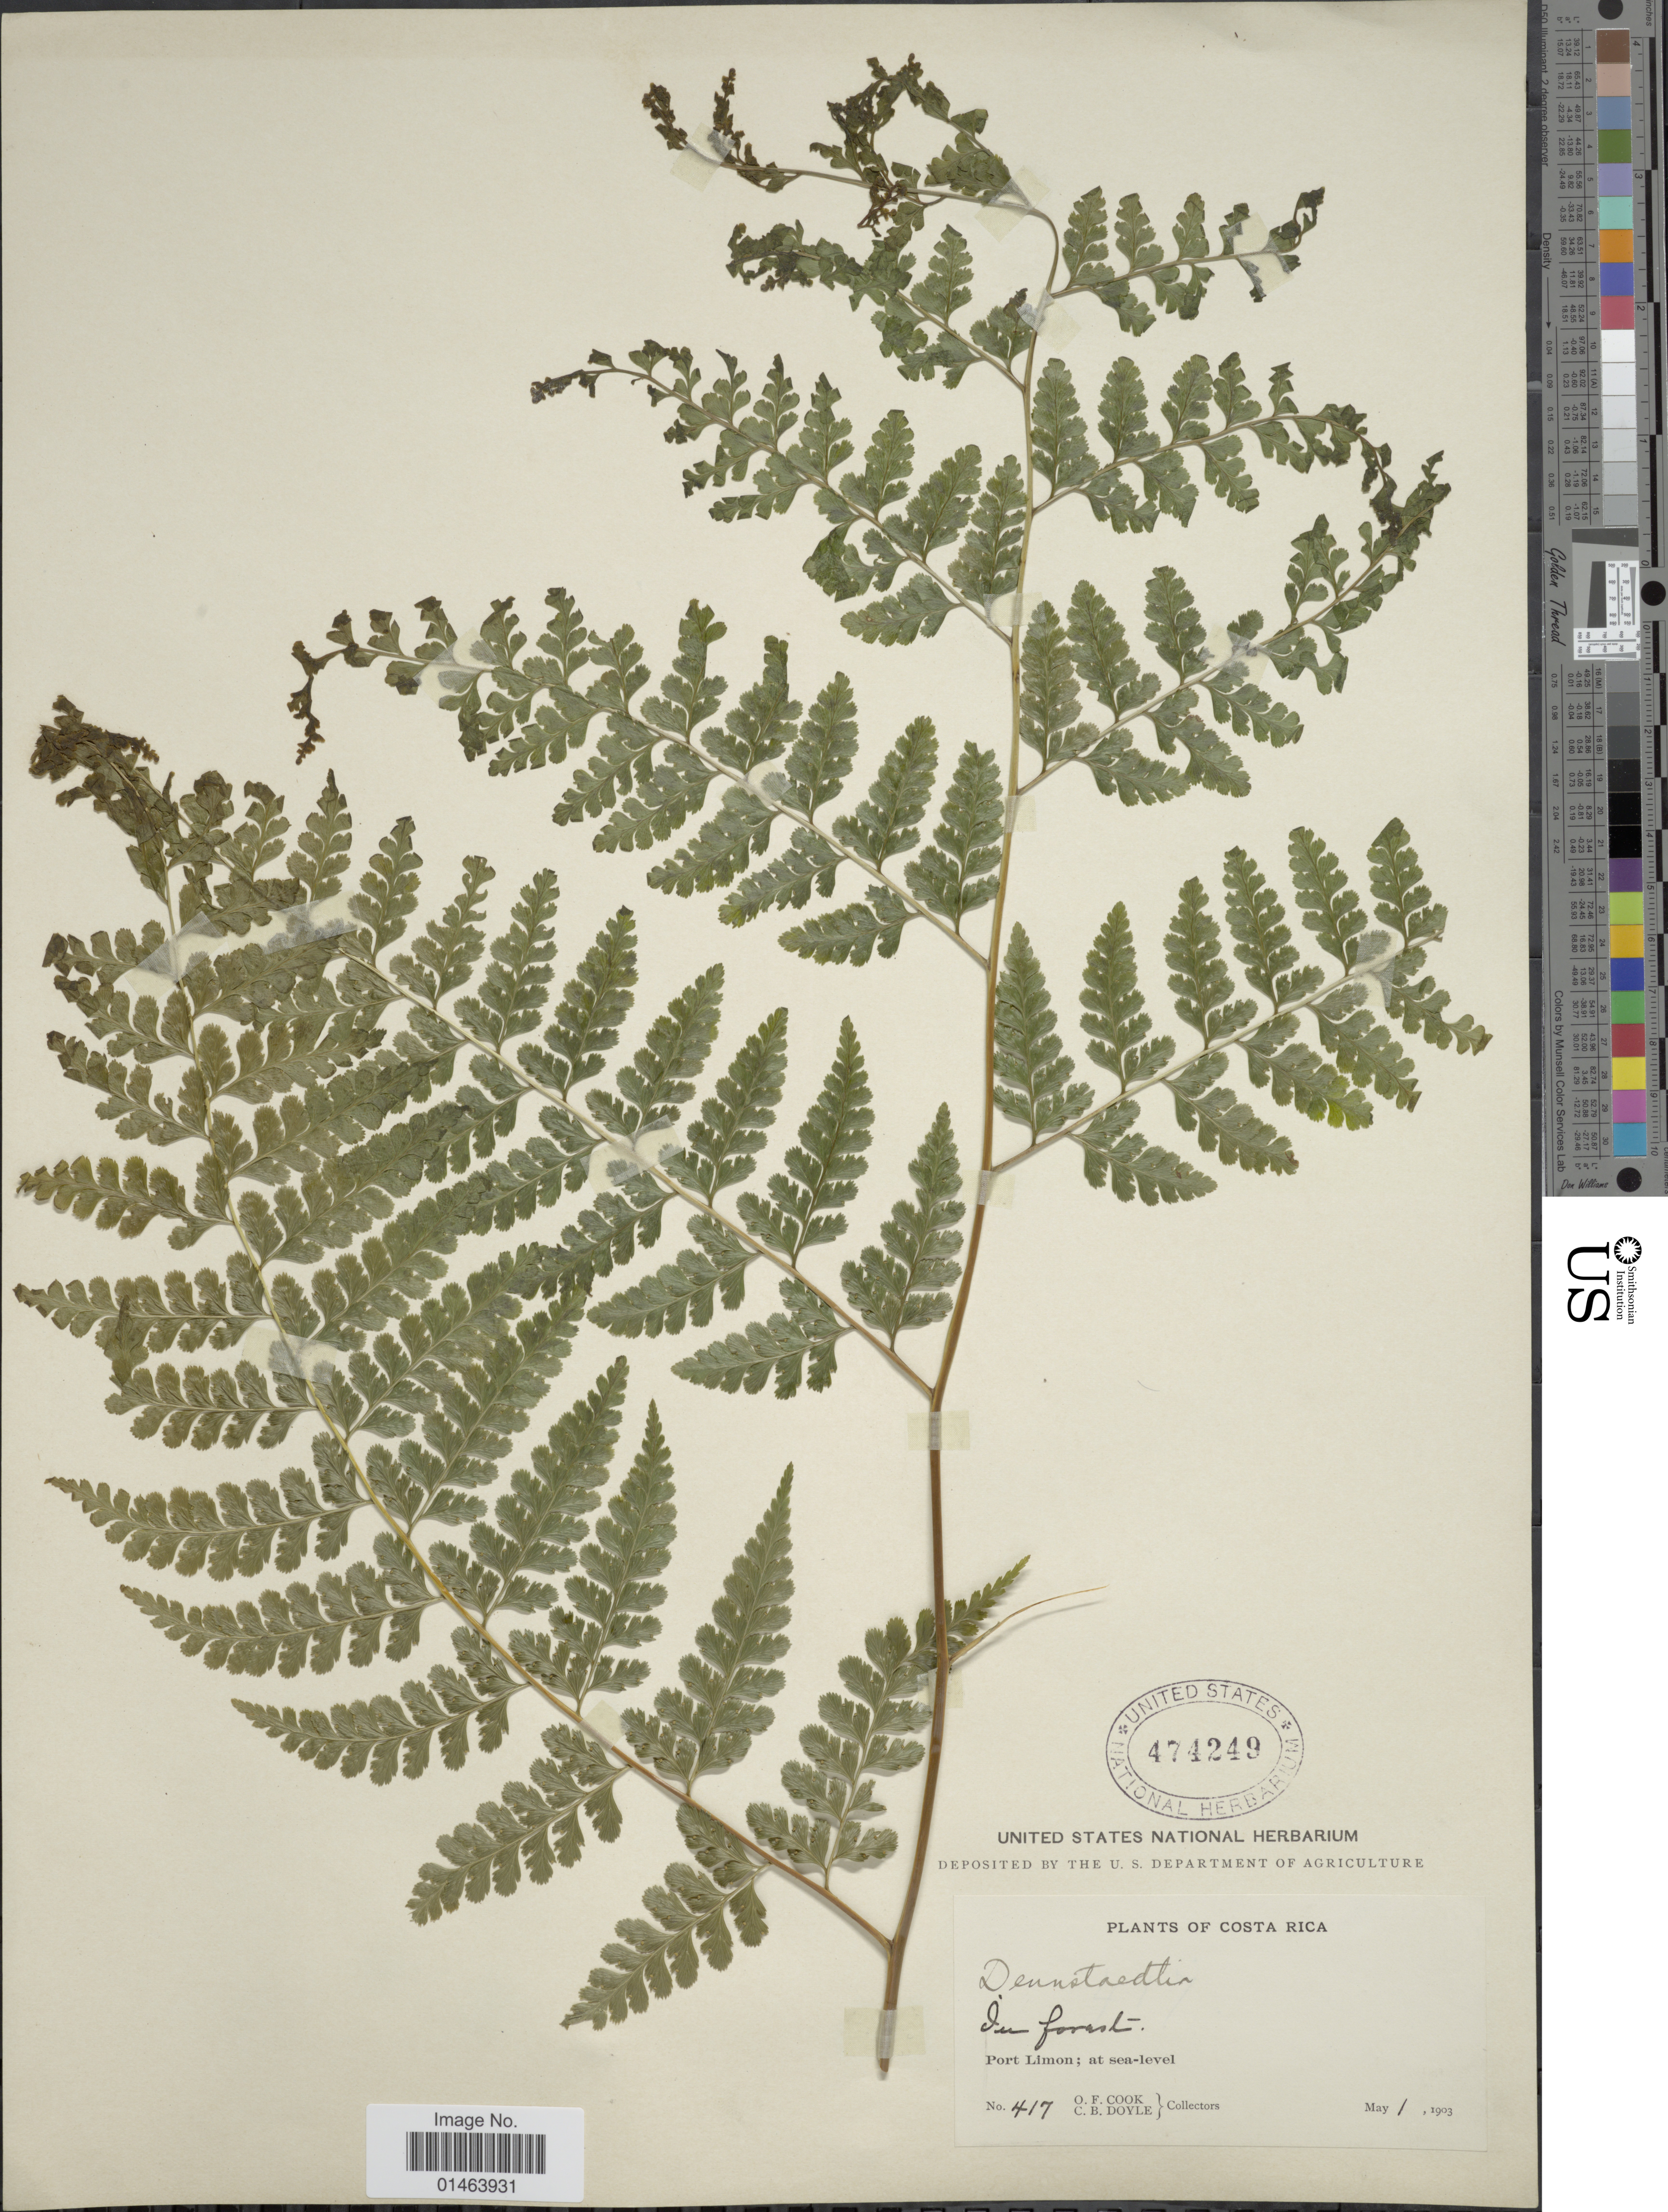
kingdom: Plantae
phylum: Tracheophyta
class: Polypodiopsida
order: Polypodiales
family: Dennstaedtiaceae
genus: Dennstaedtia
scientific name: Dennstaedtia bipinnata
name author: (Cav.) Maxon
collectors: O. F. Cook & C. Doyle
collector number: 417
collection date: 1903-05-01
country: Costa Rica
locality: Costa Rica, Port Limon.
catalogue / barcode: US 424249